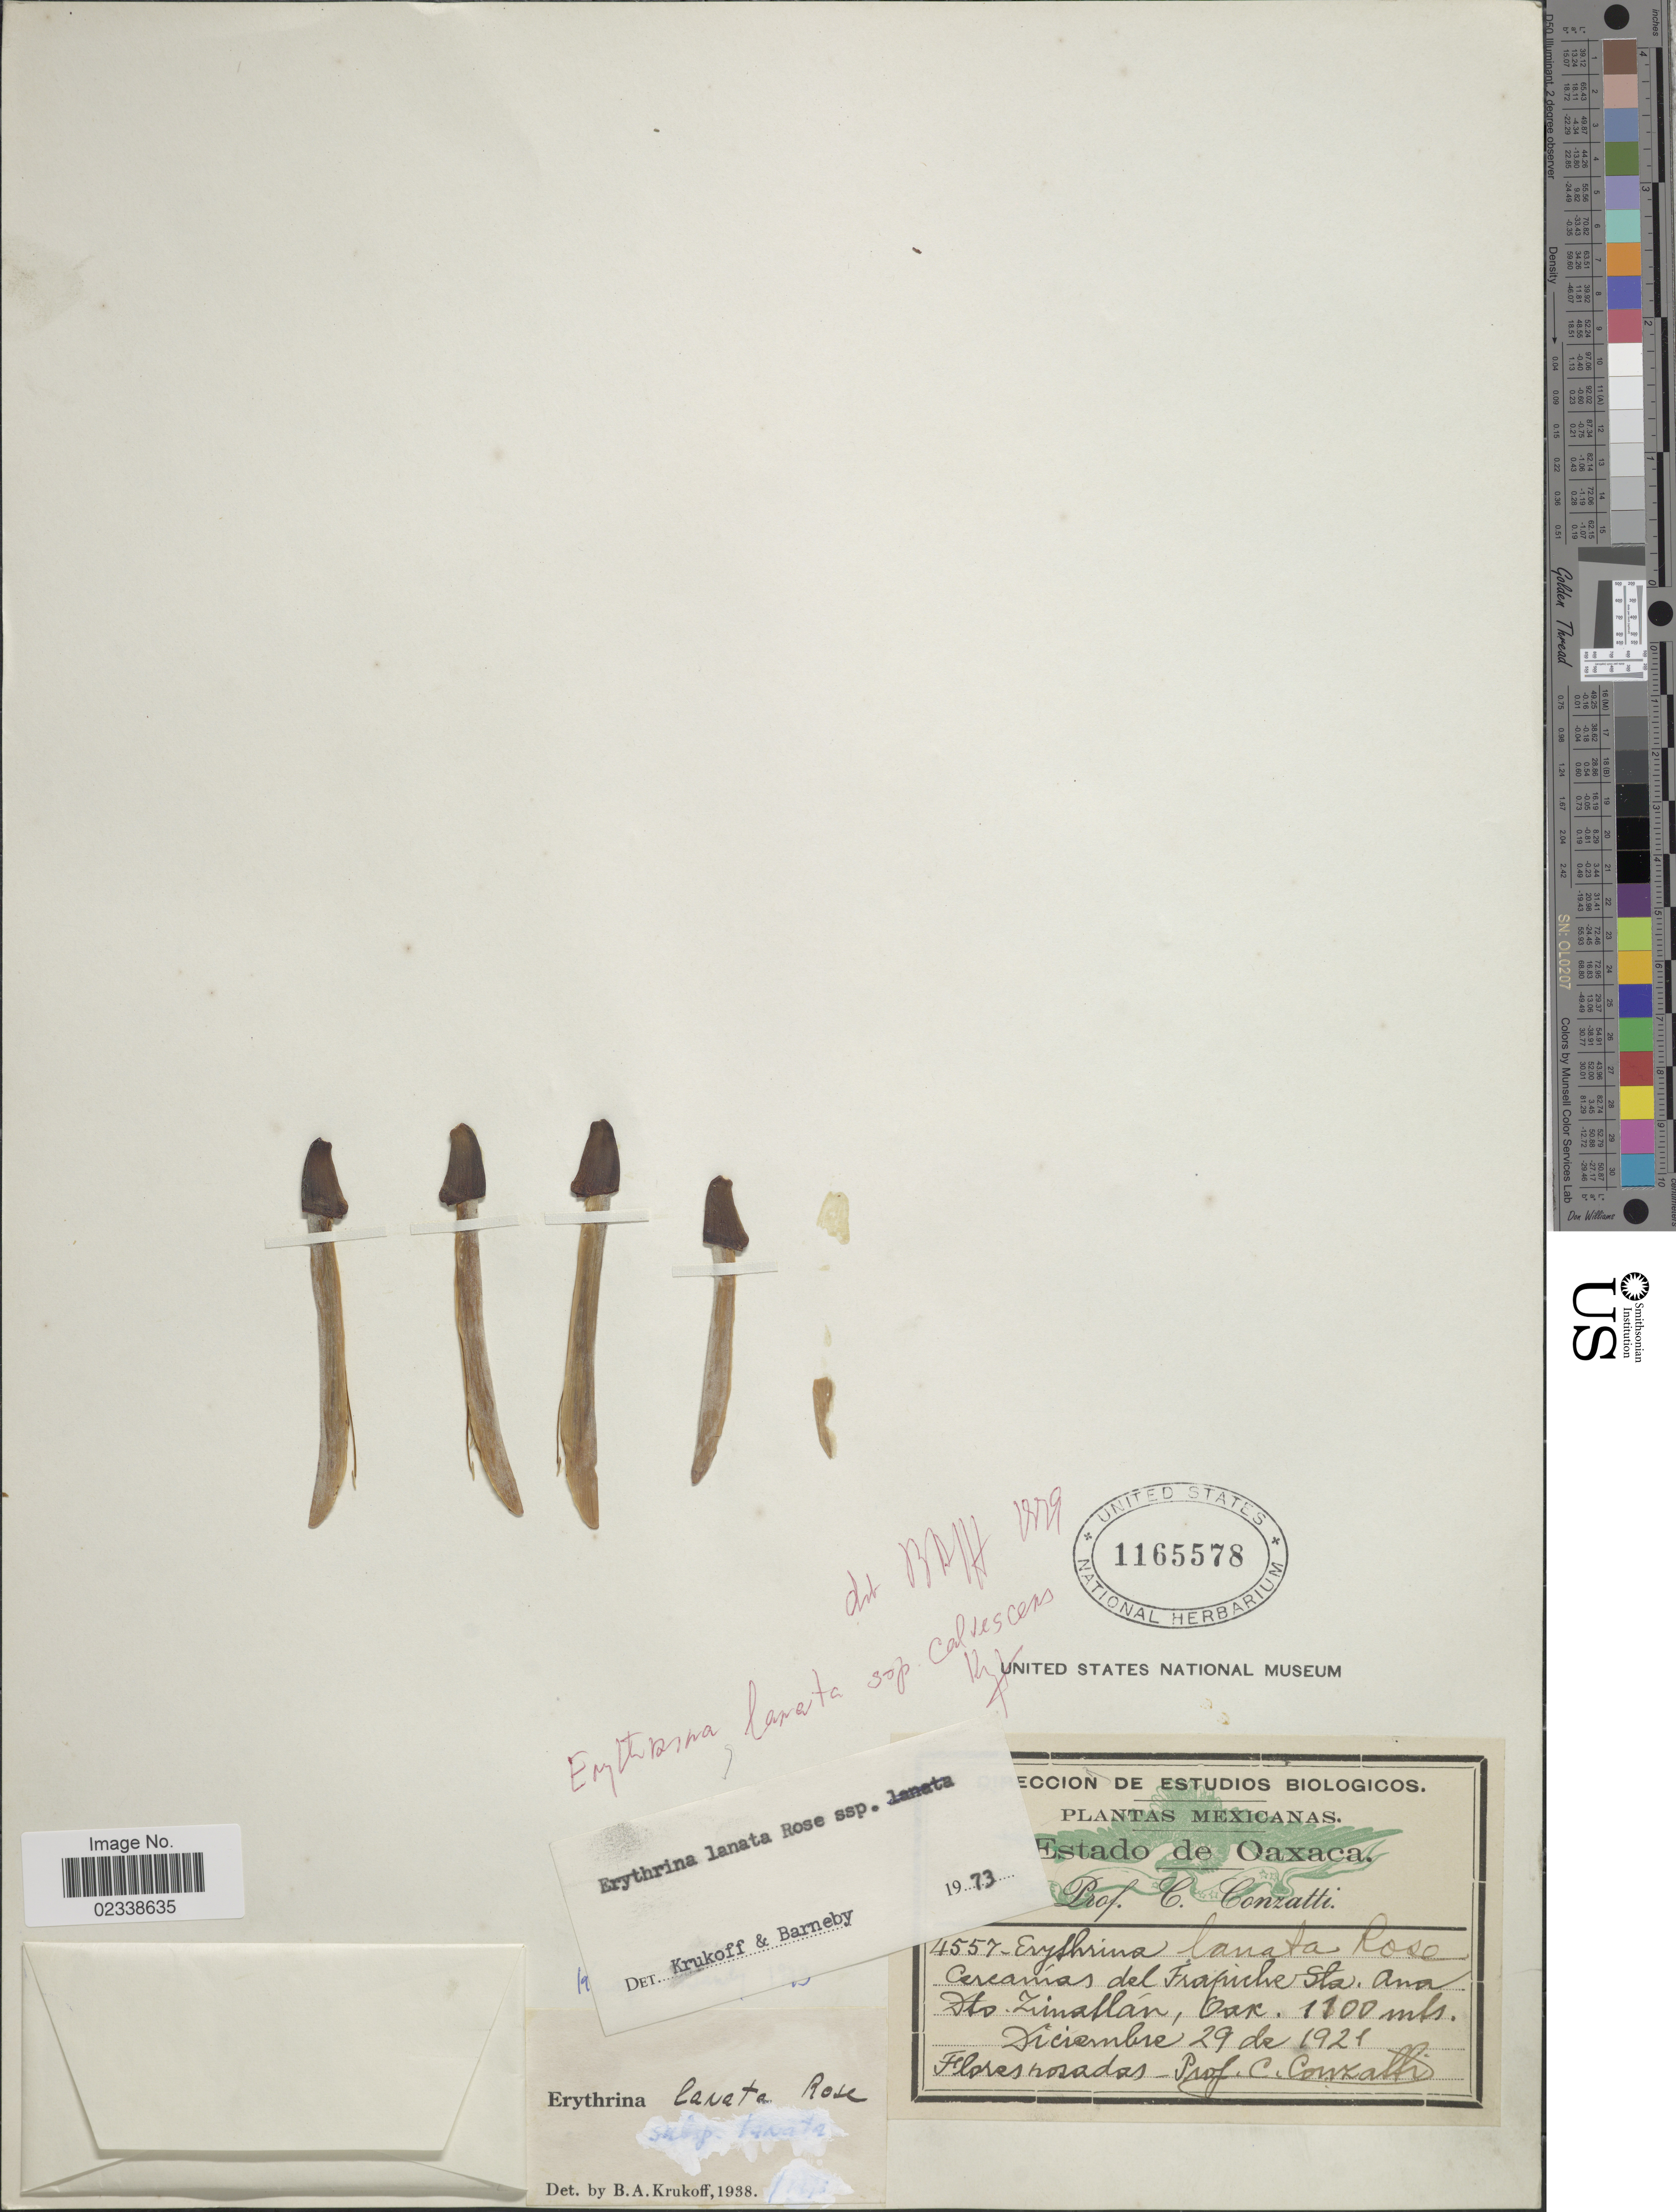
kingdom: Plantae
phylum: Tracheophyta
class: Magnoliopsida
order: Fabales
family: Fabaceae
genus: Erythrina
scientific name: Erythrina lanata subsp. calvescens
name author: Krukoff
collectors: C. Conzatti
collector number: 4557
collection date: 1921-12-29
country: Mexico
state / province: Oaxaca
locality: Cercanias del Frapiche Sta. Ana, Dto. Zimatlan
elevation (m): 1100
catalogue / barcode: US 1165578